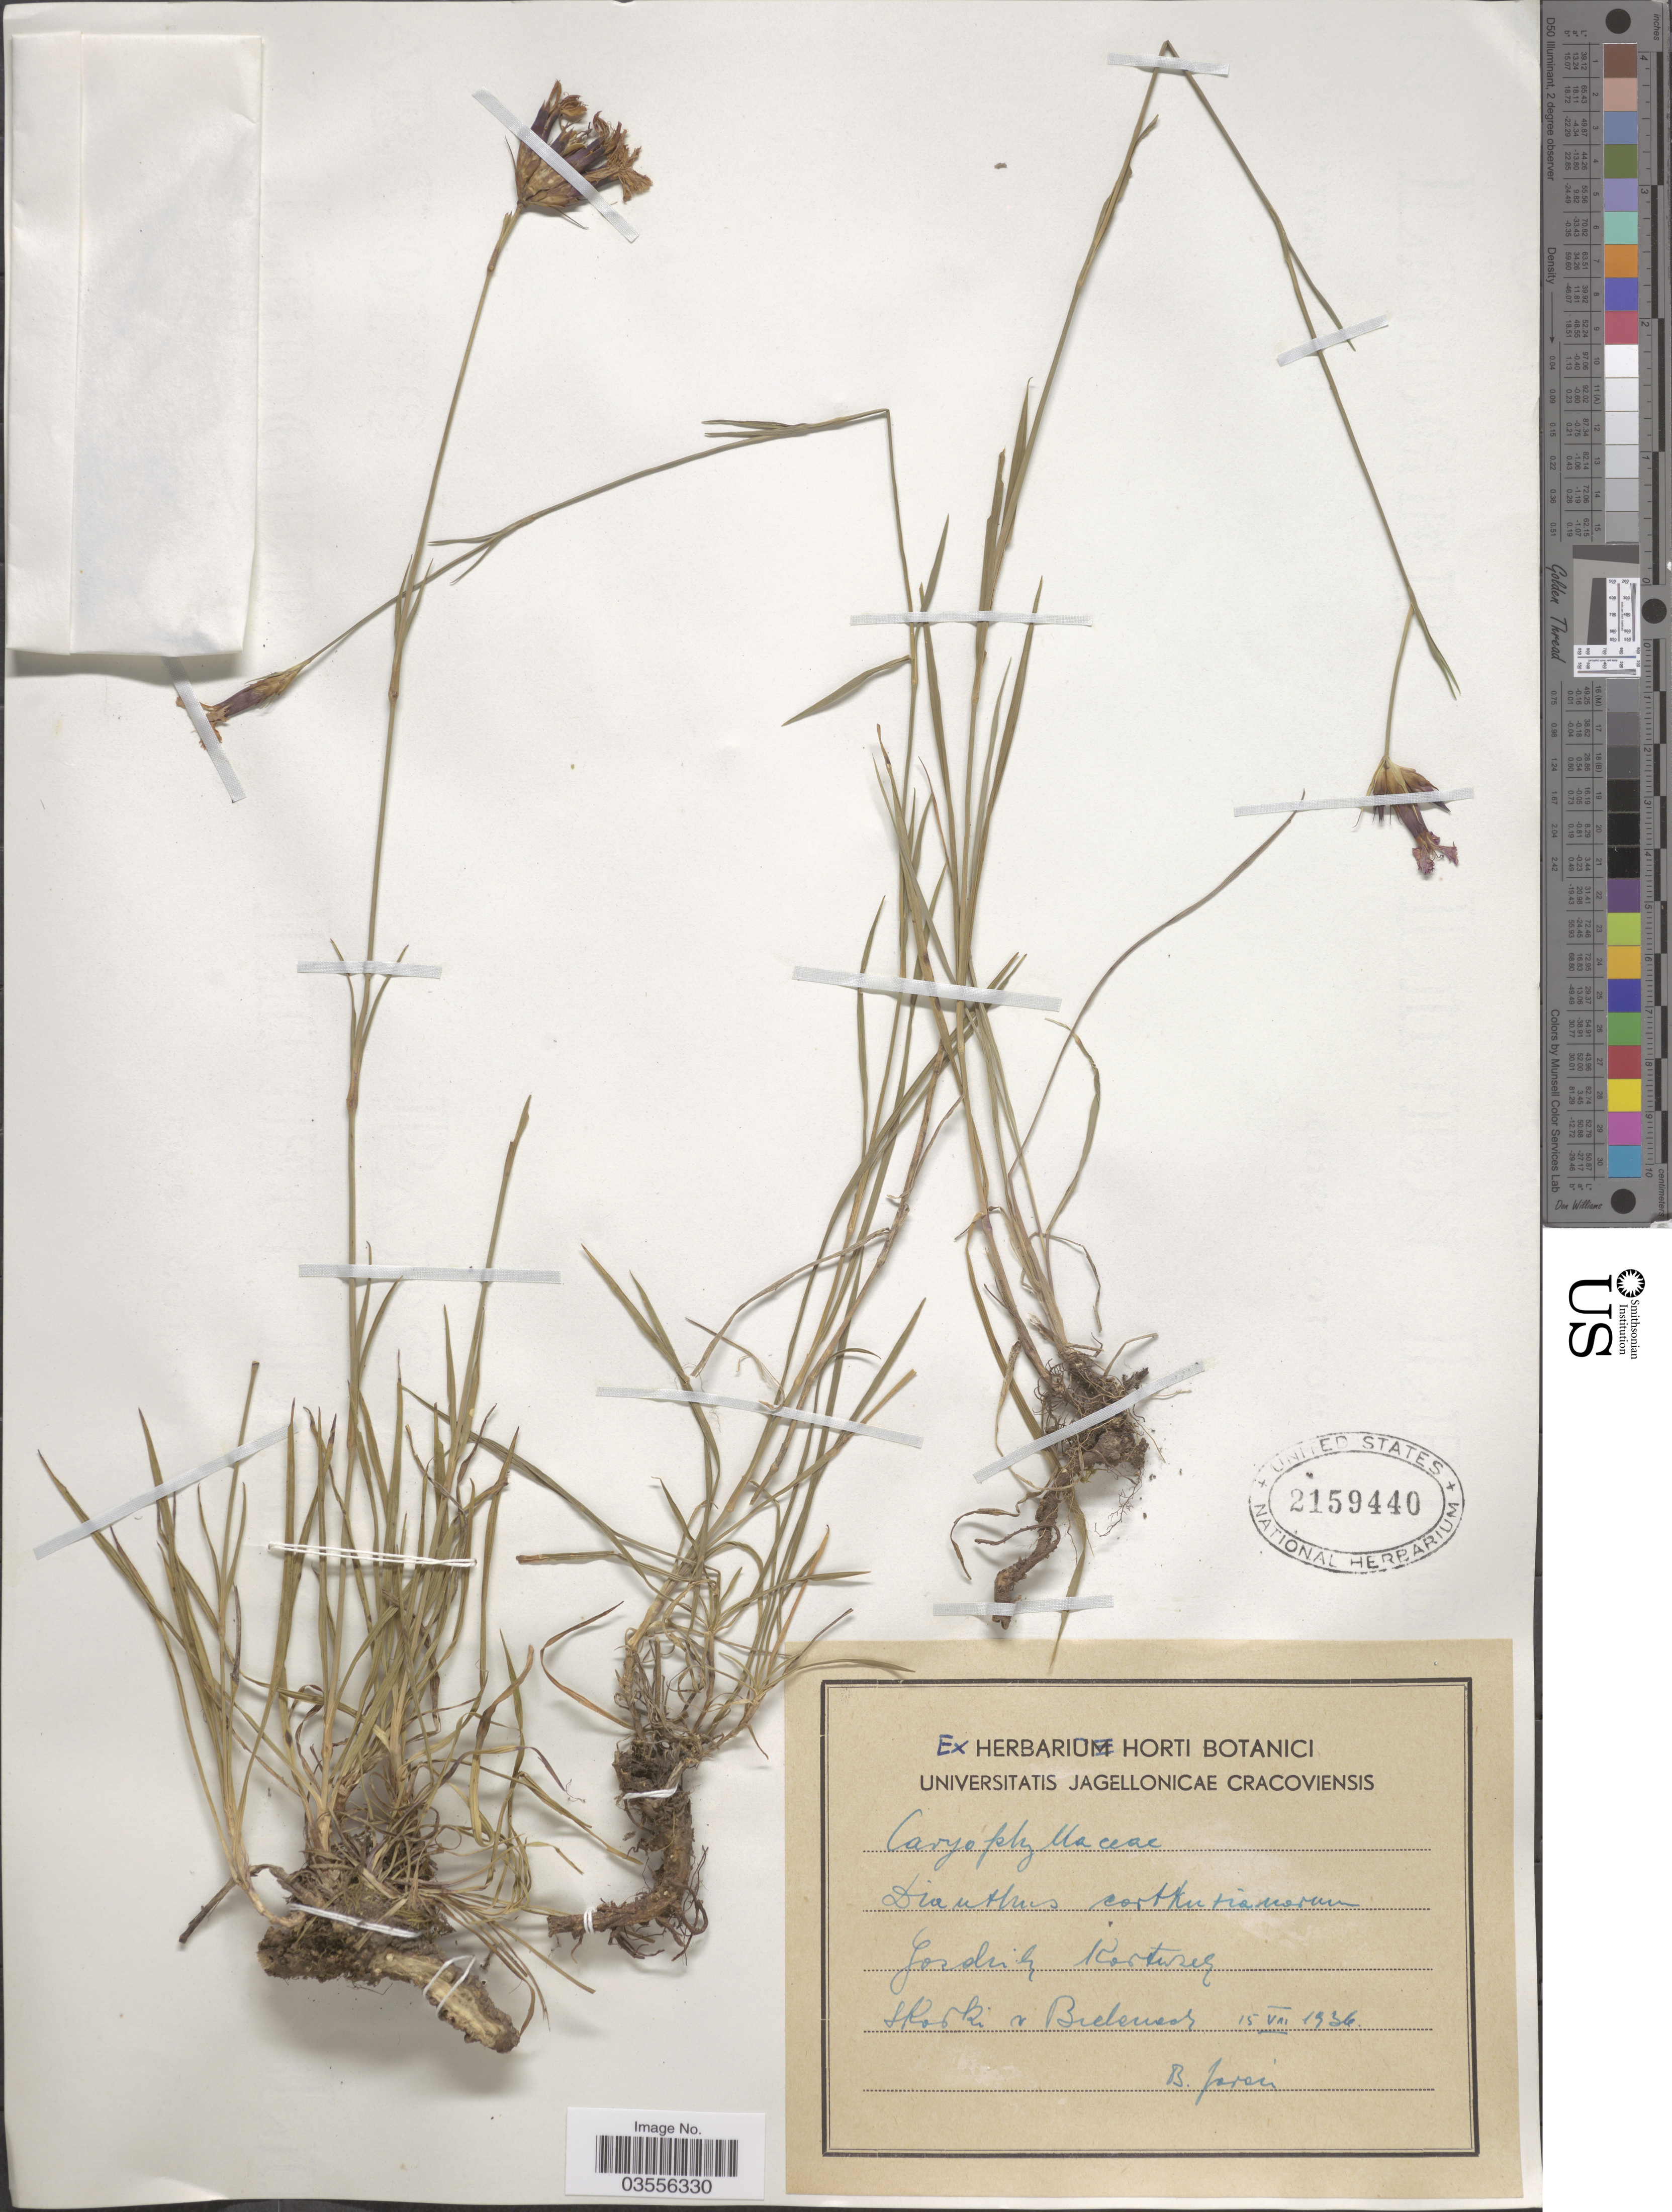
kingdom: Plantae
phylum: Tracheophyta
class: Magnoliopsida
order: Caryophyllales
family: Caryophyllaceae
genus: Dianthus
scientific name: Dianthus carthusianorum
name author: L.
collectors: B. Jaron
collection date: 1936-08-15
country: Poland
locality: Jordily Kortuzeg Skorki n Brelensos. [interpreted]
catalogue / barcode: US 2159440